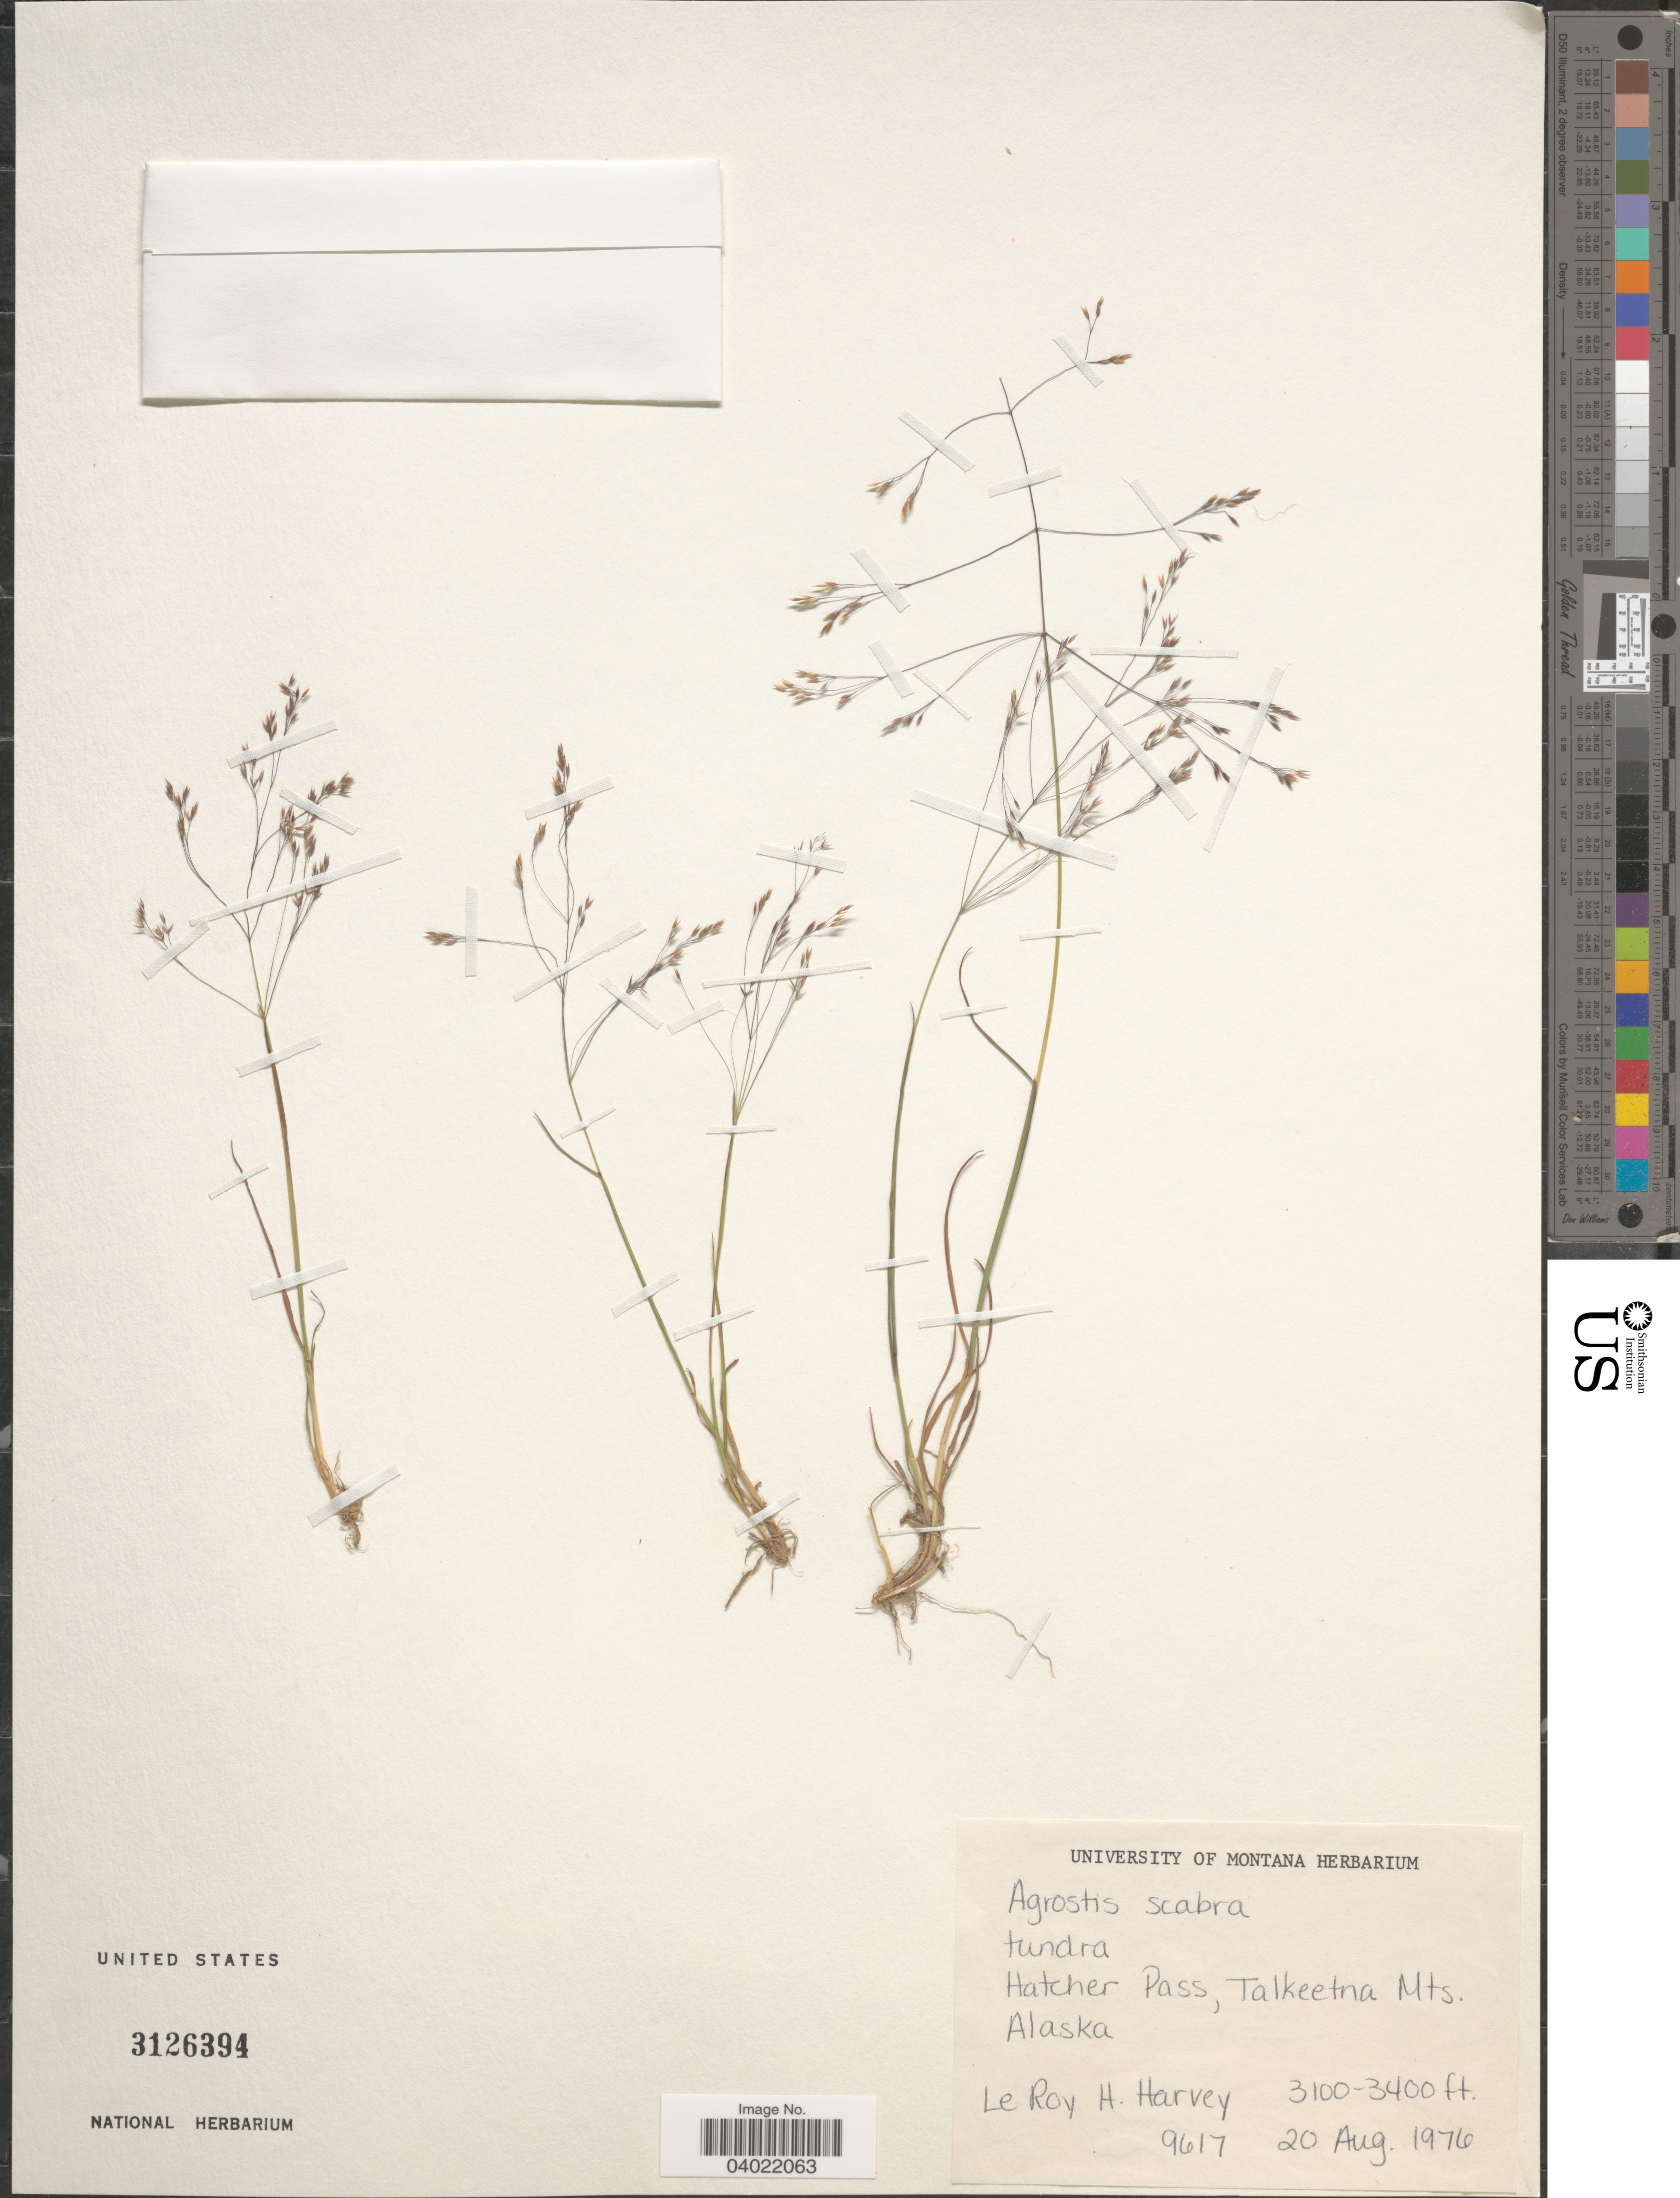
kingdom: Plantae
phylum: Tracheophyta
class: Liliopsida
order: Poales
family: Poaceae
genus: Agrostis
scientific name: Agrostis scabra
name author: Willd.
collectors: L. H. Harvey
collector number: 9617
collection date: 1976-08-20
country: United States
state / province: Alaska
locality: Hatcher Pass, Talkeetna Mts.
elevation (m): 945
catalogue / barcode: US 3126394